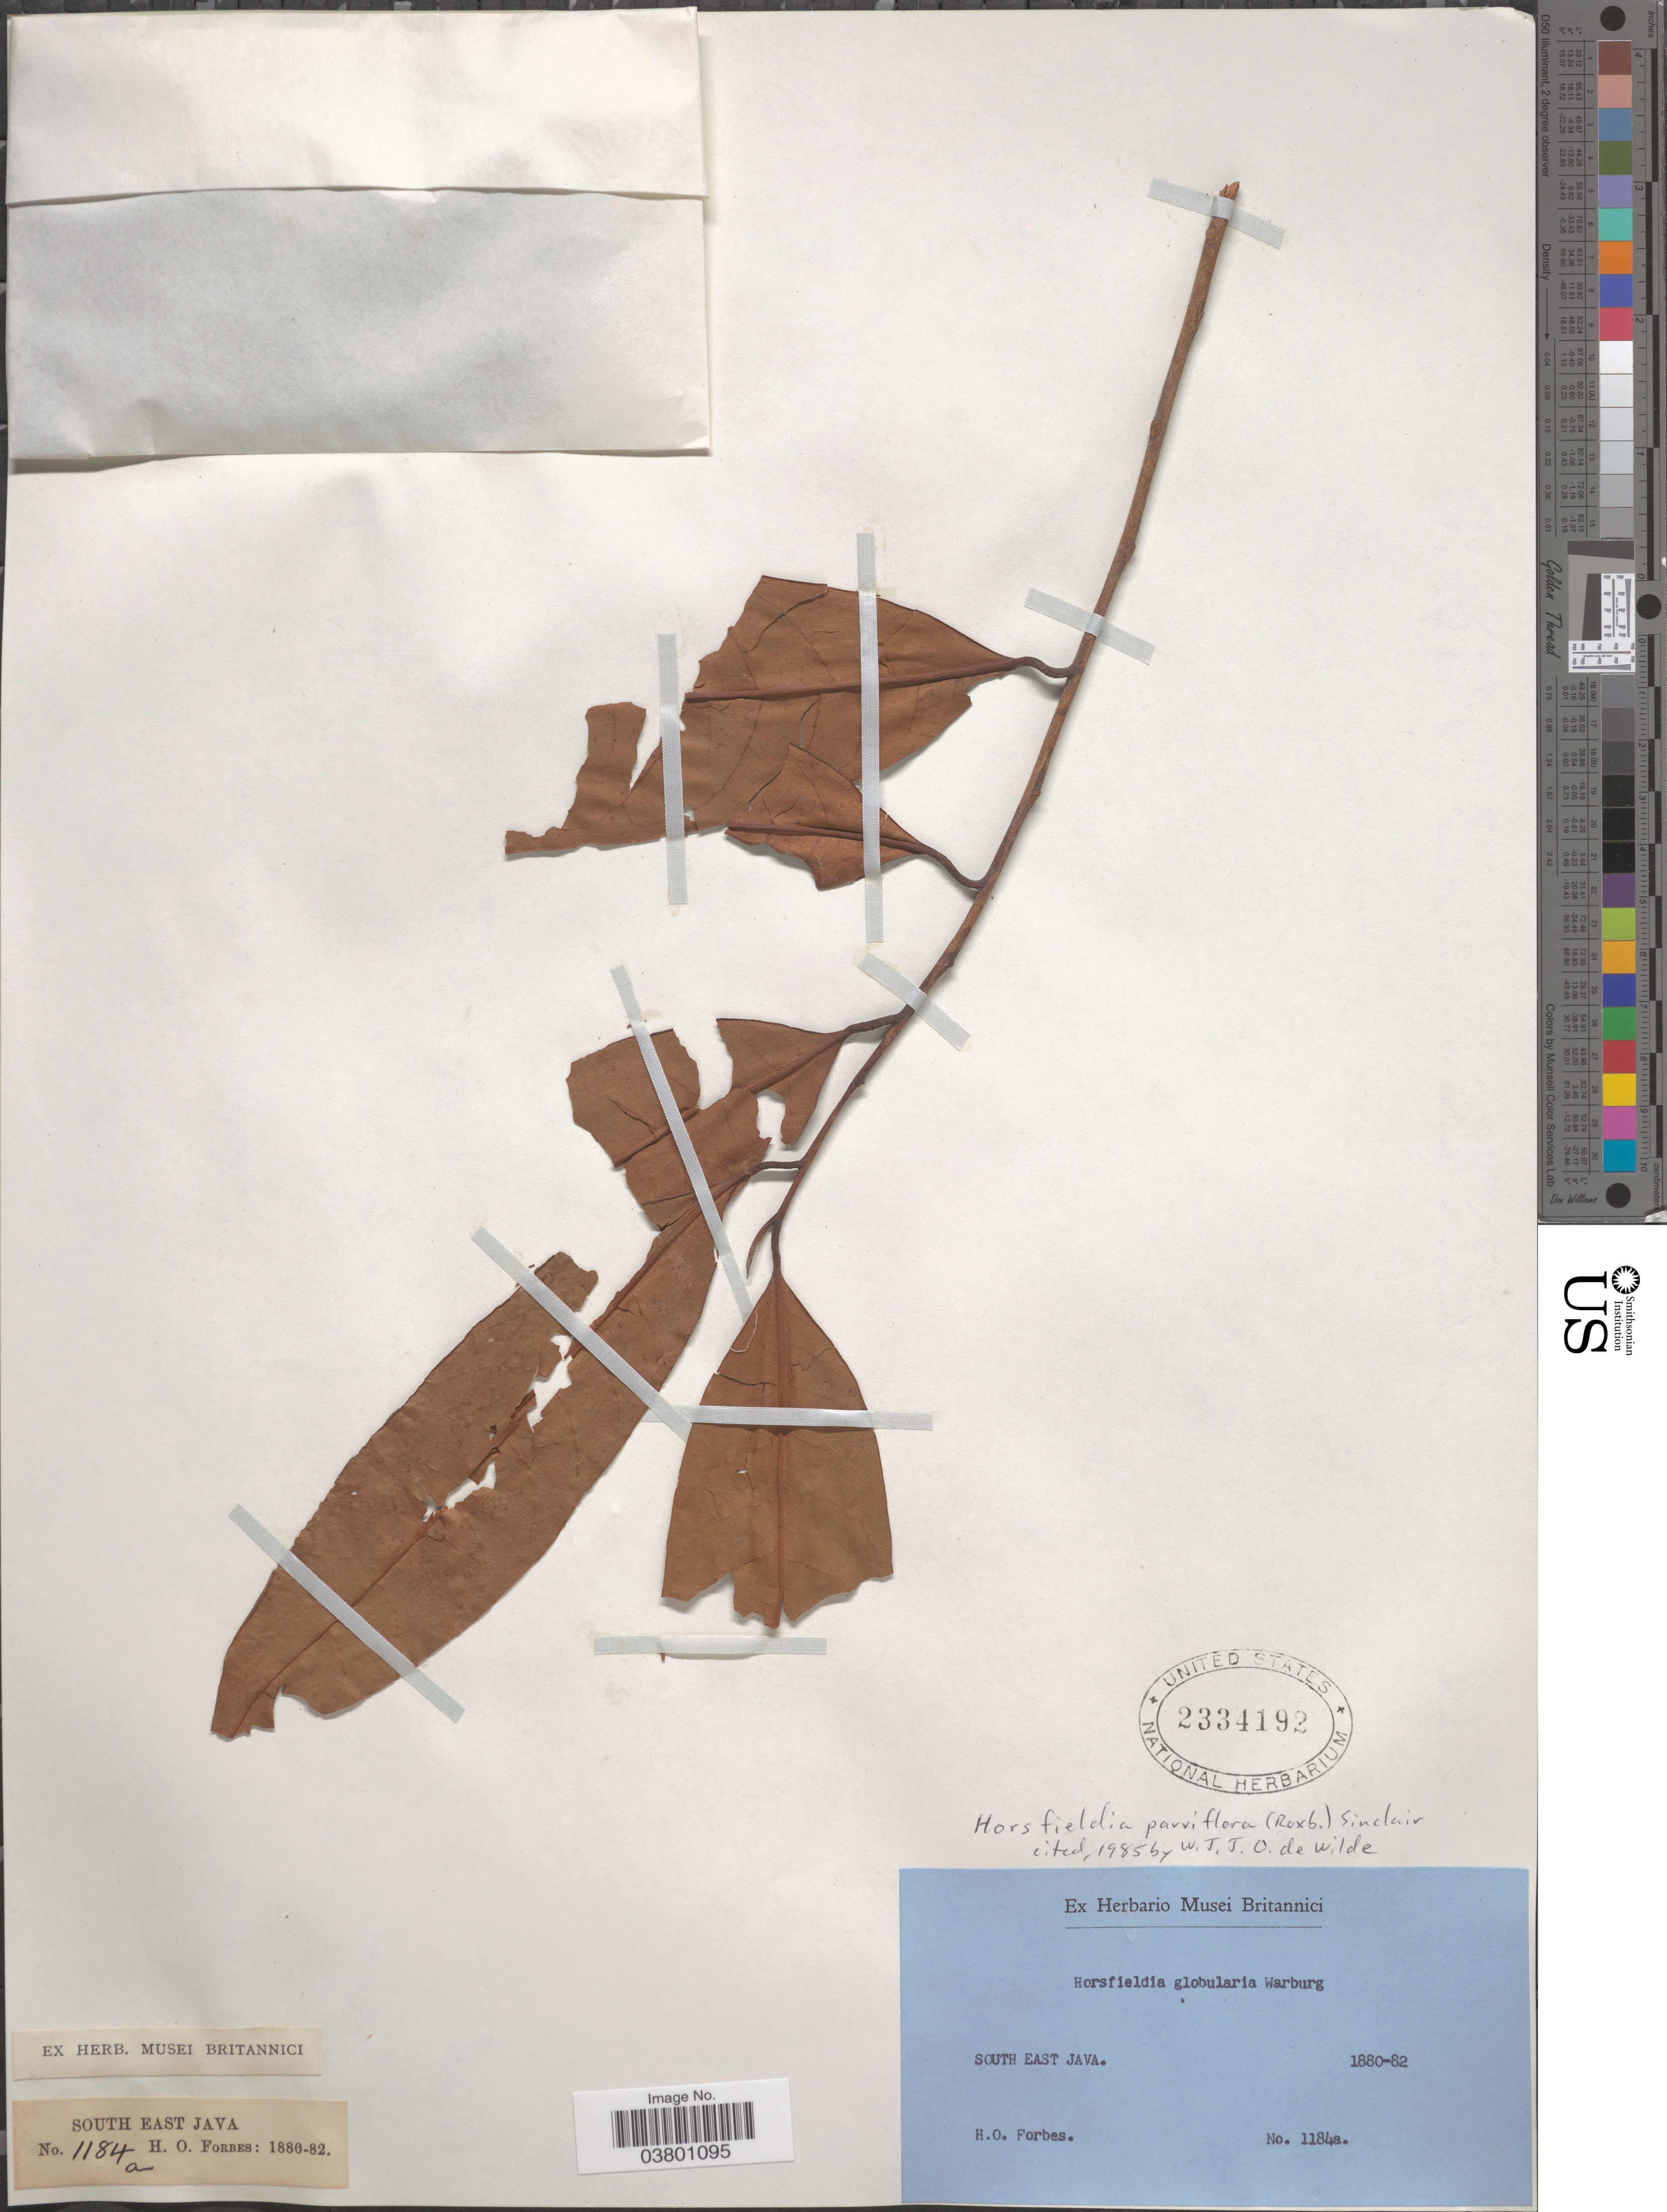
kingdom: Plantae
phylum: Tracheophyta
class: Magnoliopsida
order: Magnoliales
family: Myristicaceae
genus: Horsfieldia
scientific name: Horsfieldia parviflora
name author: (Roxb.) J. Sinclair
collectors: H. O. Forbes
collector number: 1184a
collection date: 1880/1882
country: Indonesia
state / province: Java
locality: South East Java.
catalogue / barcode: US 2334192